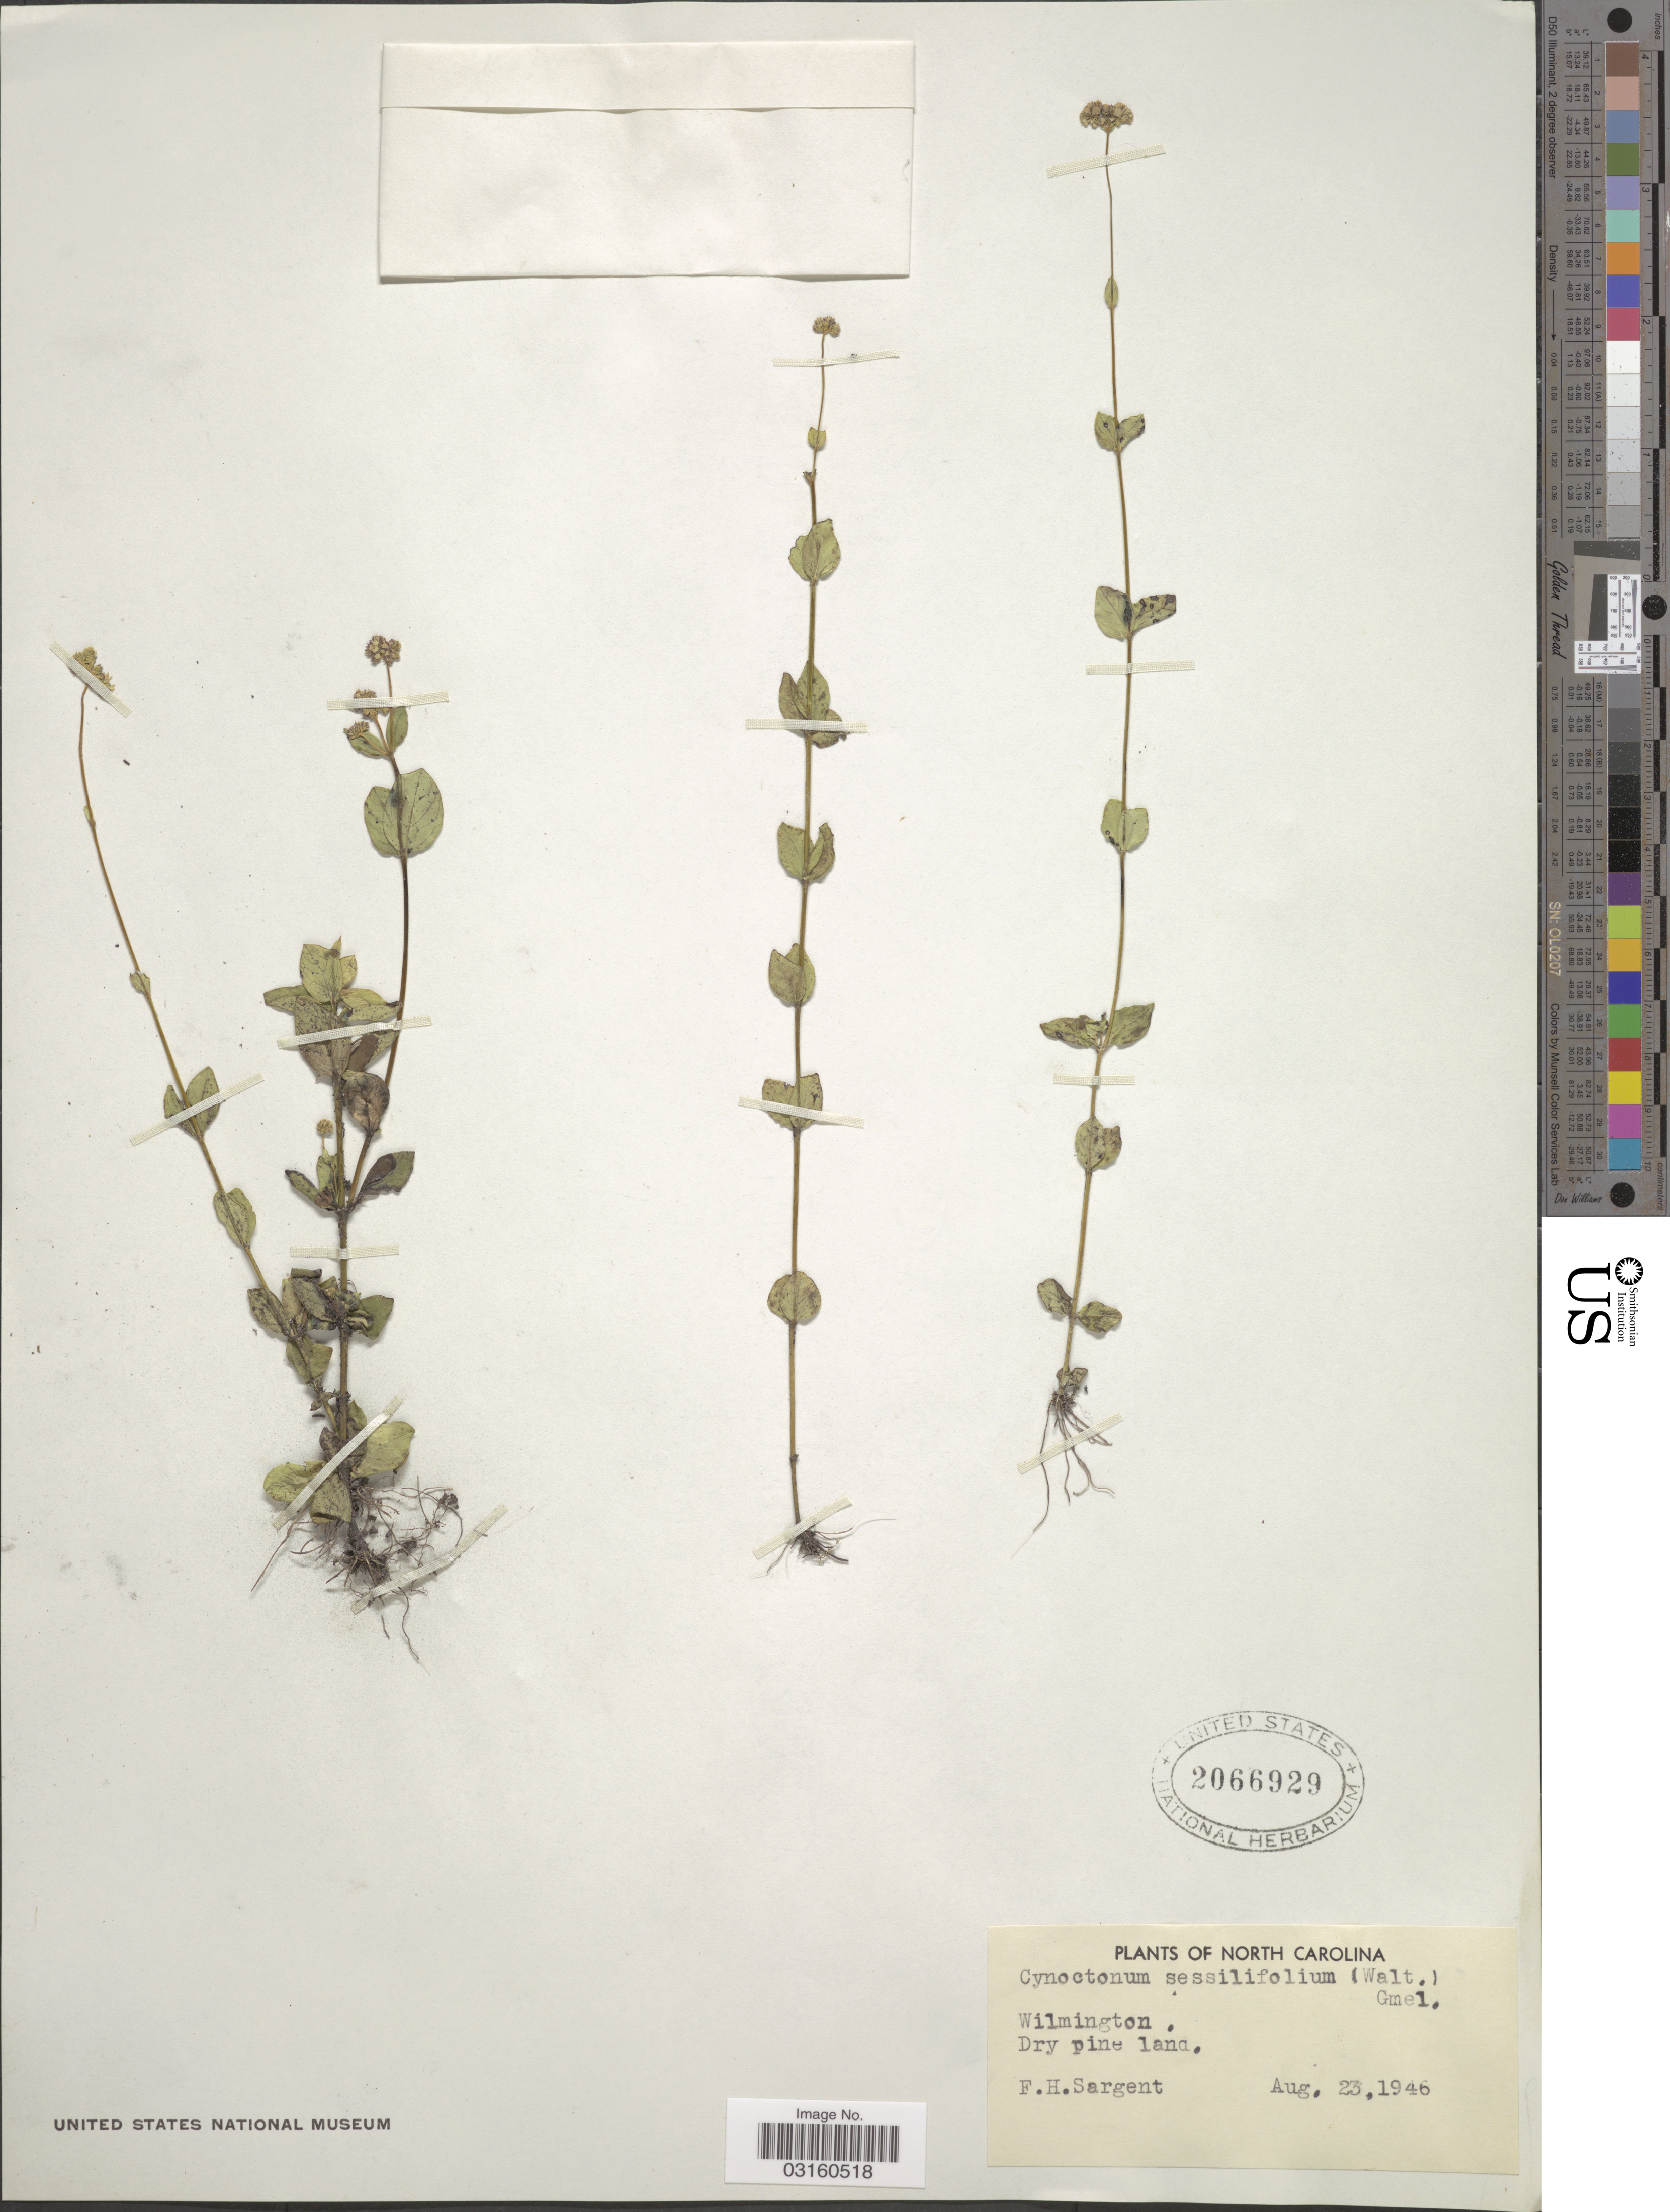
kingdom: Plantae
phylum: Tracheophyta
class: Magnoliopsida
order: Gentianales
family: Loganiaceae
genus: Mitreola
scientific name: Mitreola sessilifolia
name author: (J.F. Gmel.) G. Don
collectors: F. H. Sargent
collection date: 1946-08-23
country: United States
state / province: North Carolina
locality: Wilmington.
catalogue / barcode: US 2066929